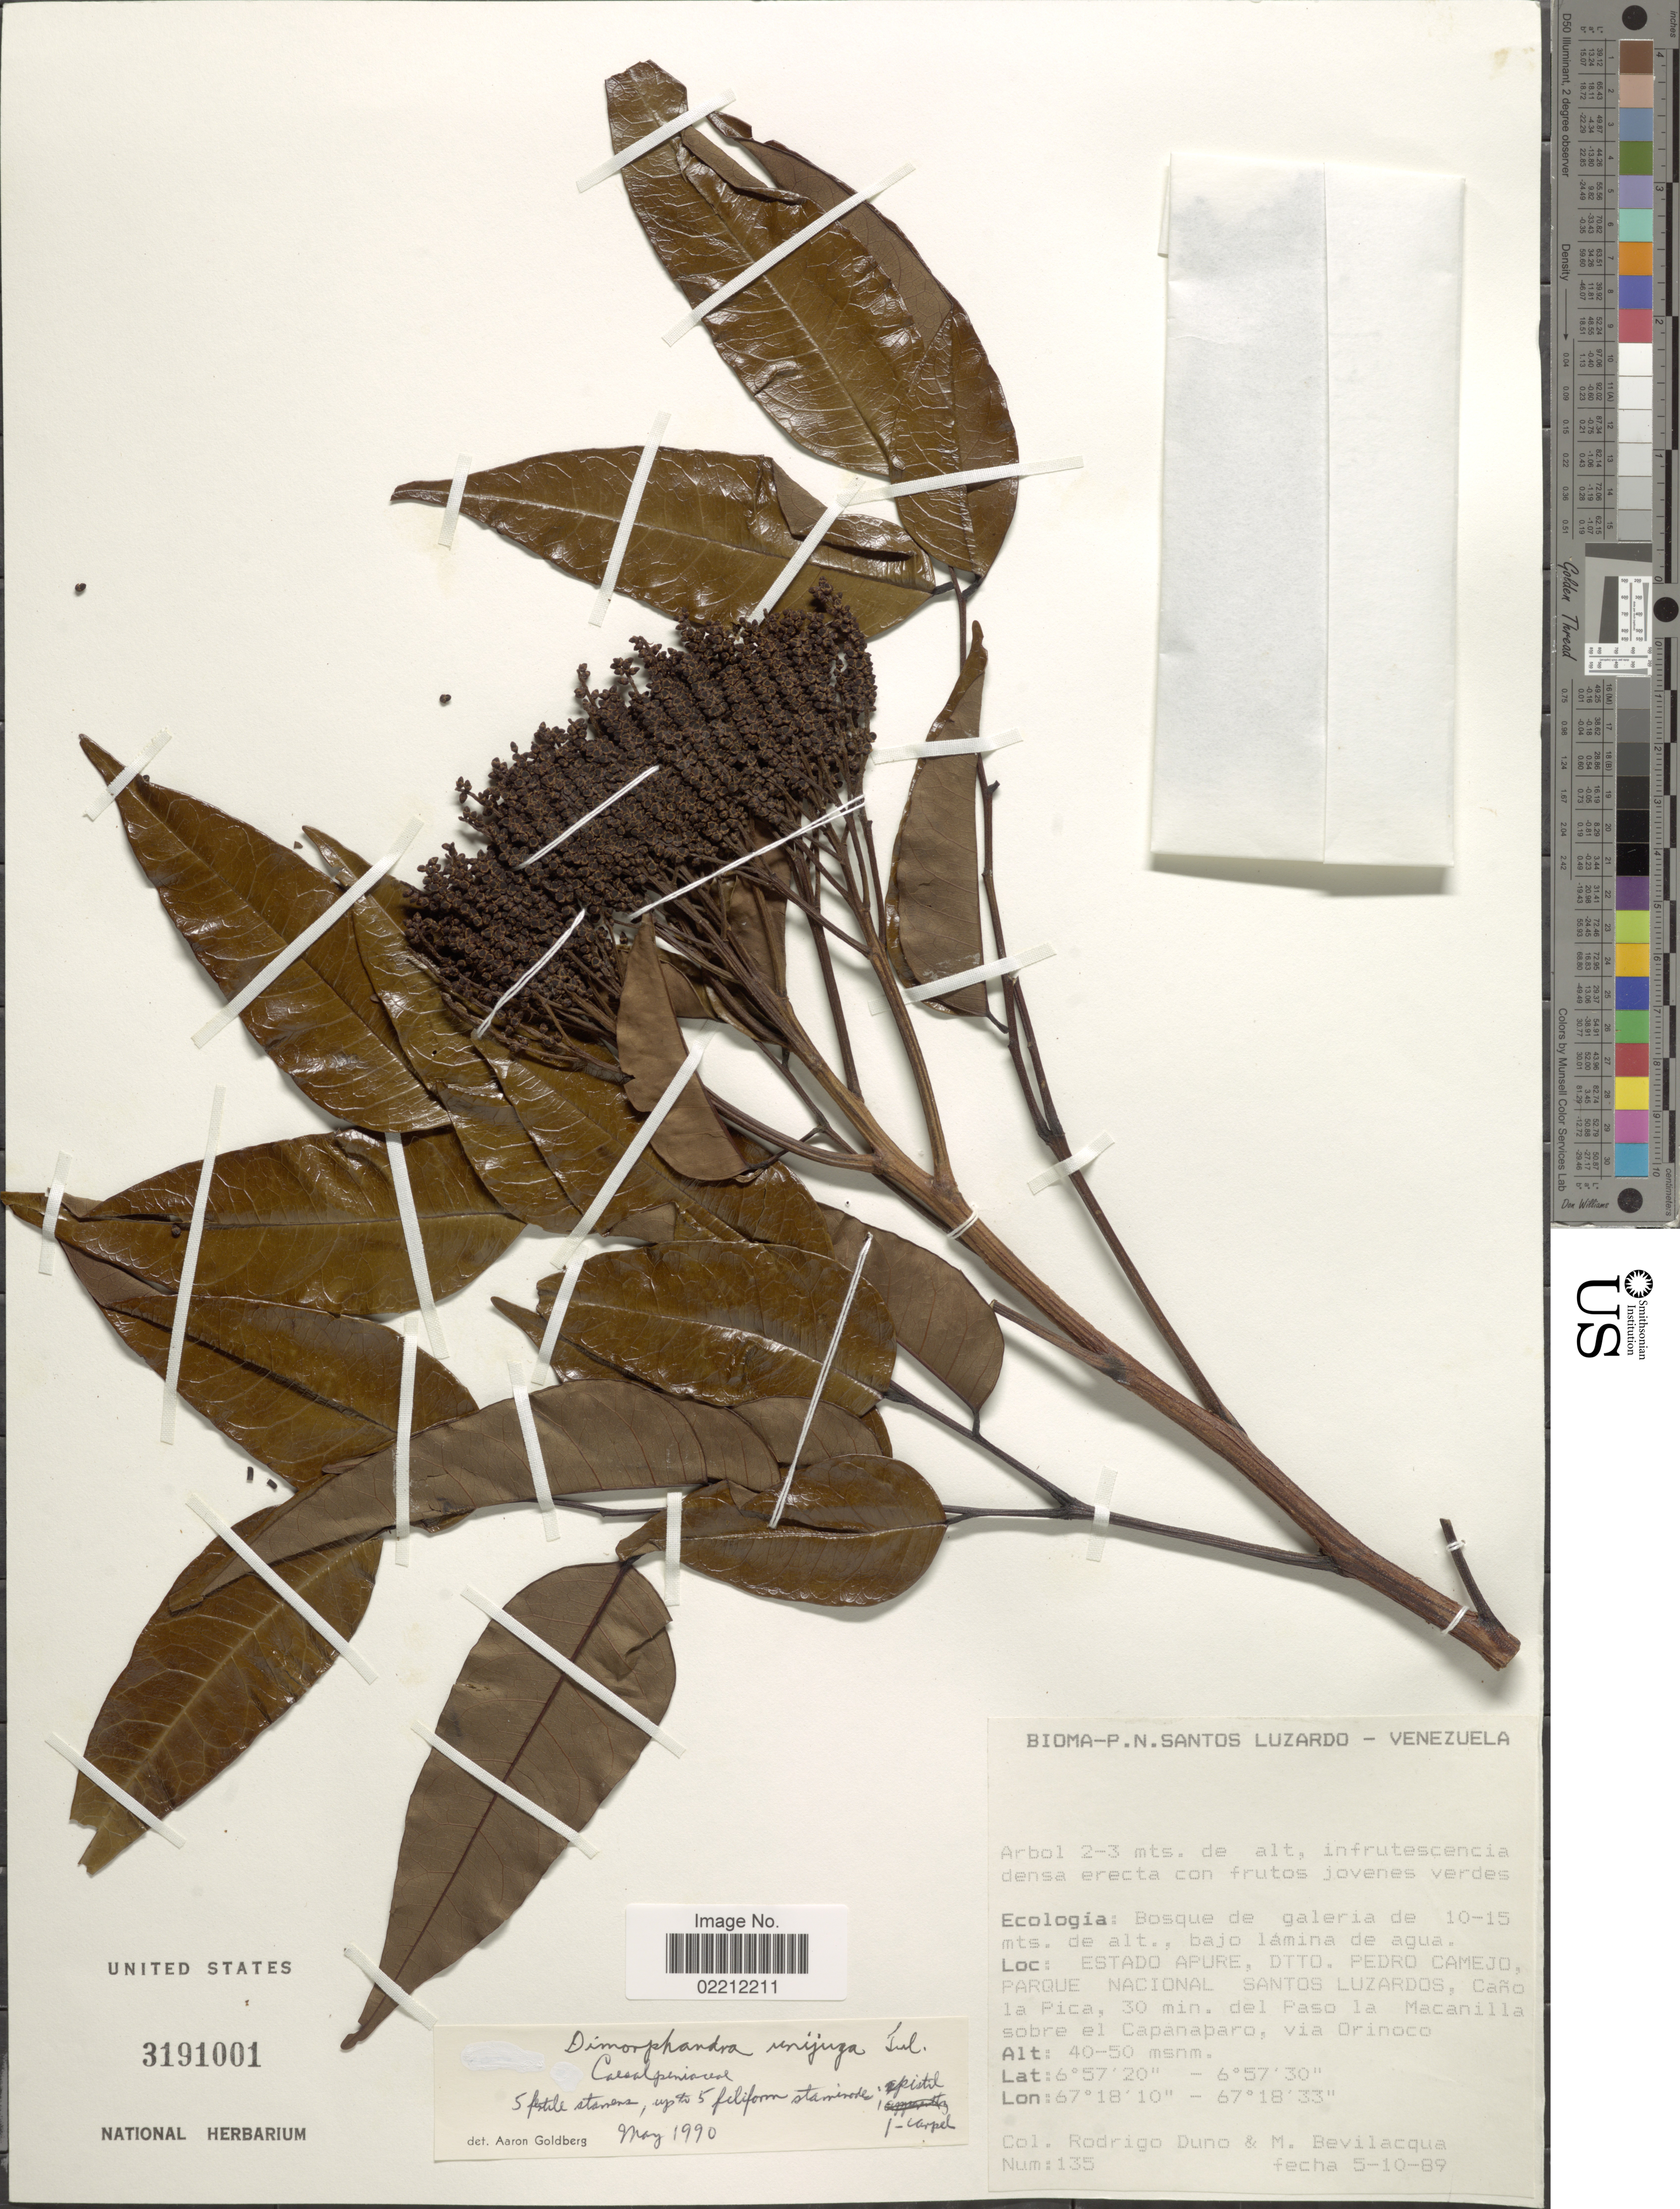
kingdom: Plantae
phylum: Tracheophyta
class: Magnoliopsida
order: Fabales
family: Fabaceae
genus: Dimorphandra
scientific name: Dimorphandra unijuga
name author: Tul.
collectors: R. Duno de Stefano & M. Bevilacqua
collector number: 135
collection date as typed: Transcribed d/m/y: 5/10/89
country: Venezuela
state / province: Apure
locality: Estado Apure, Dtto. Pedro Camejo, parque Nacional Santos Luzardos, cano la Pica, 30 min del Paso la macanilla sobre el Capanaparo, via Orinoco.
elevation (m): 40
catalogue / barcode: US 3191001